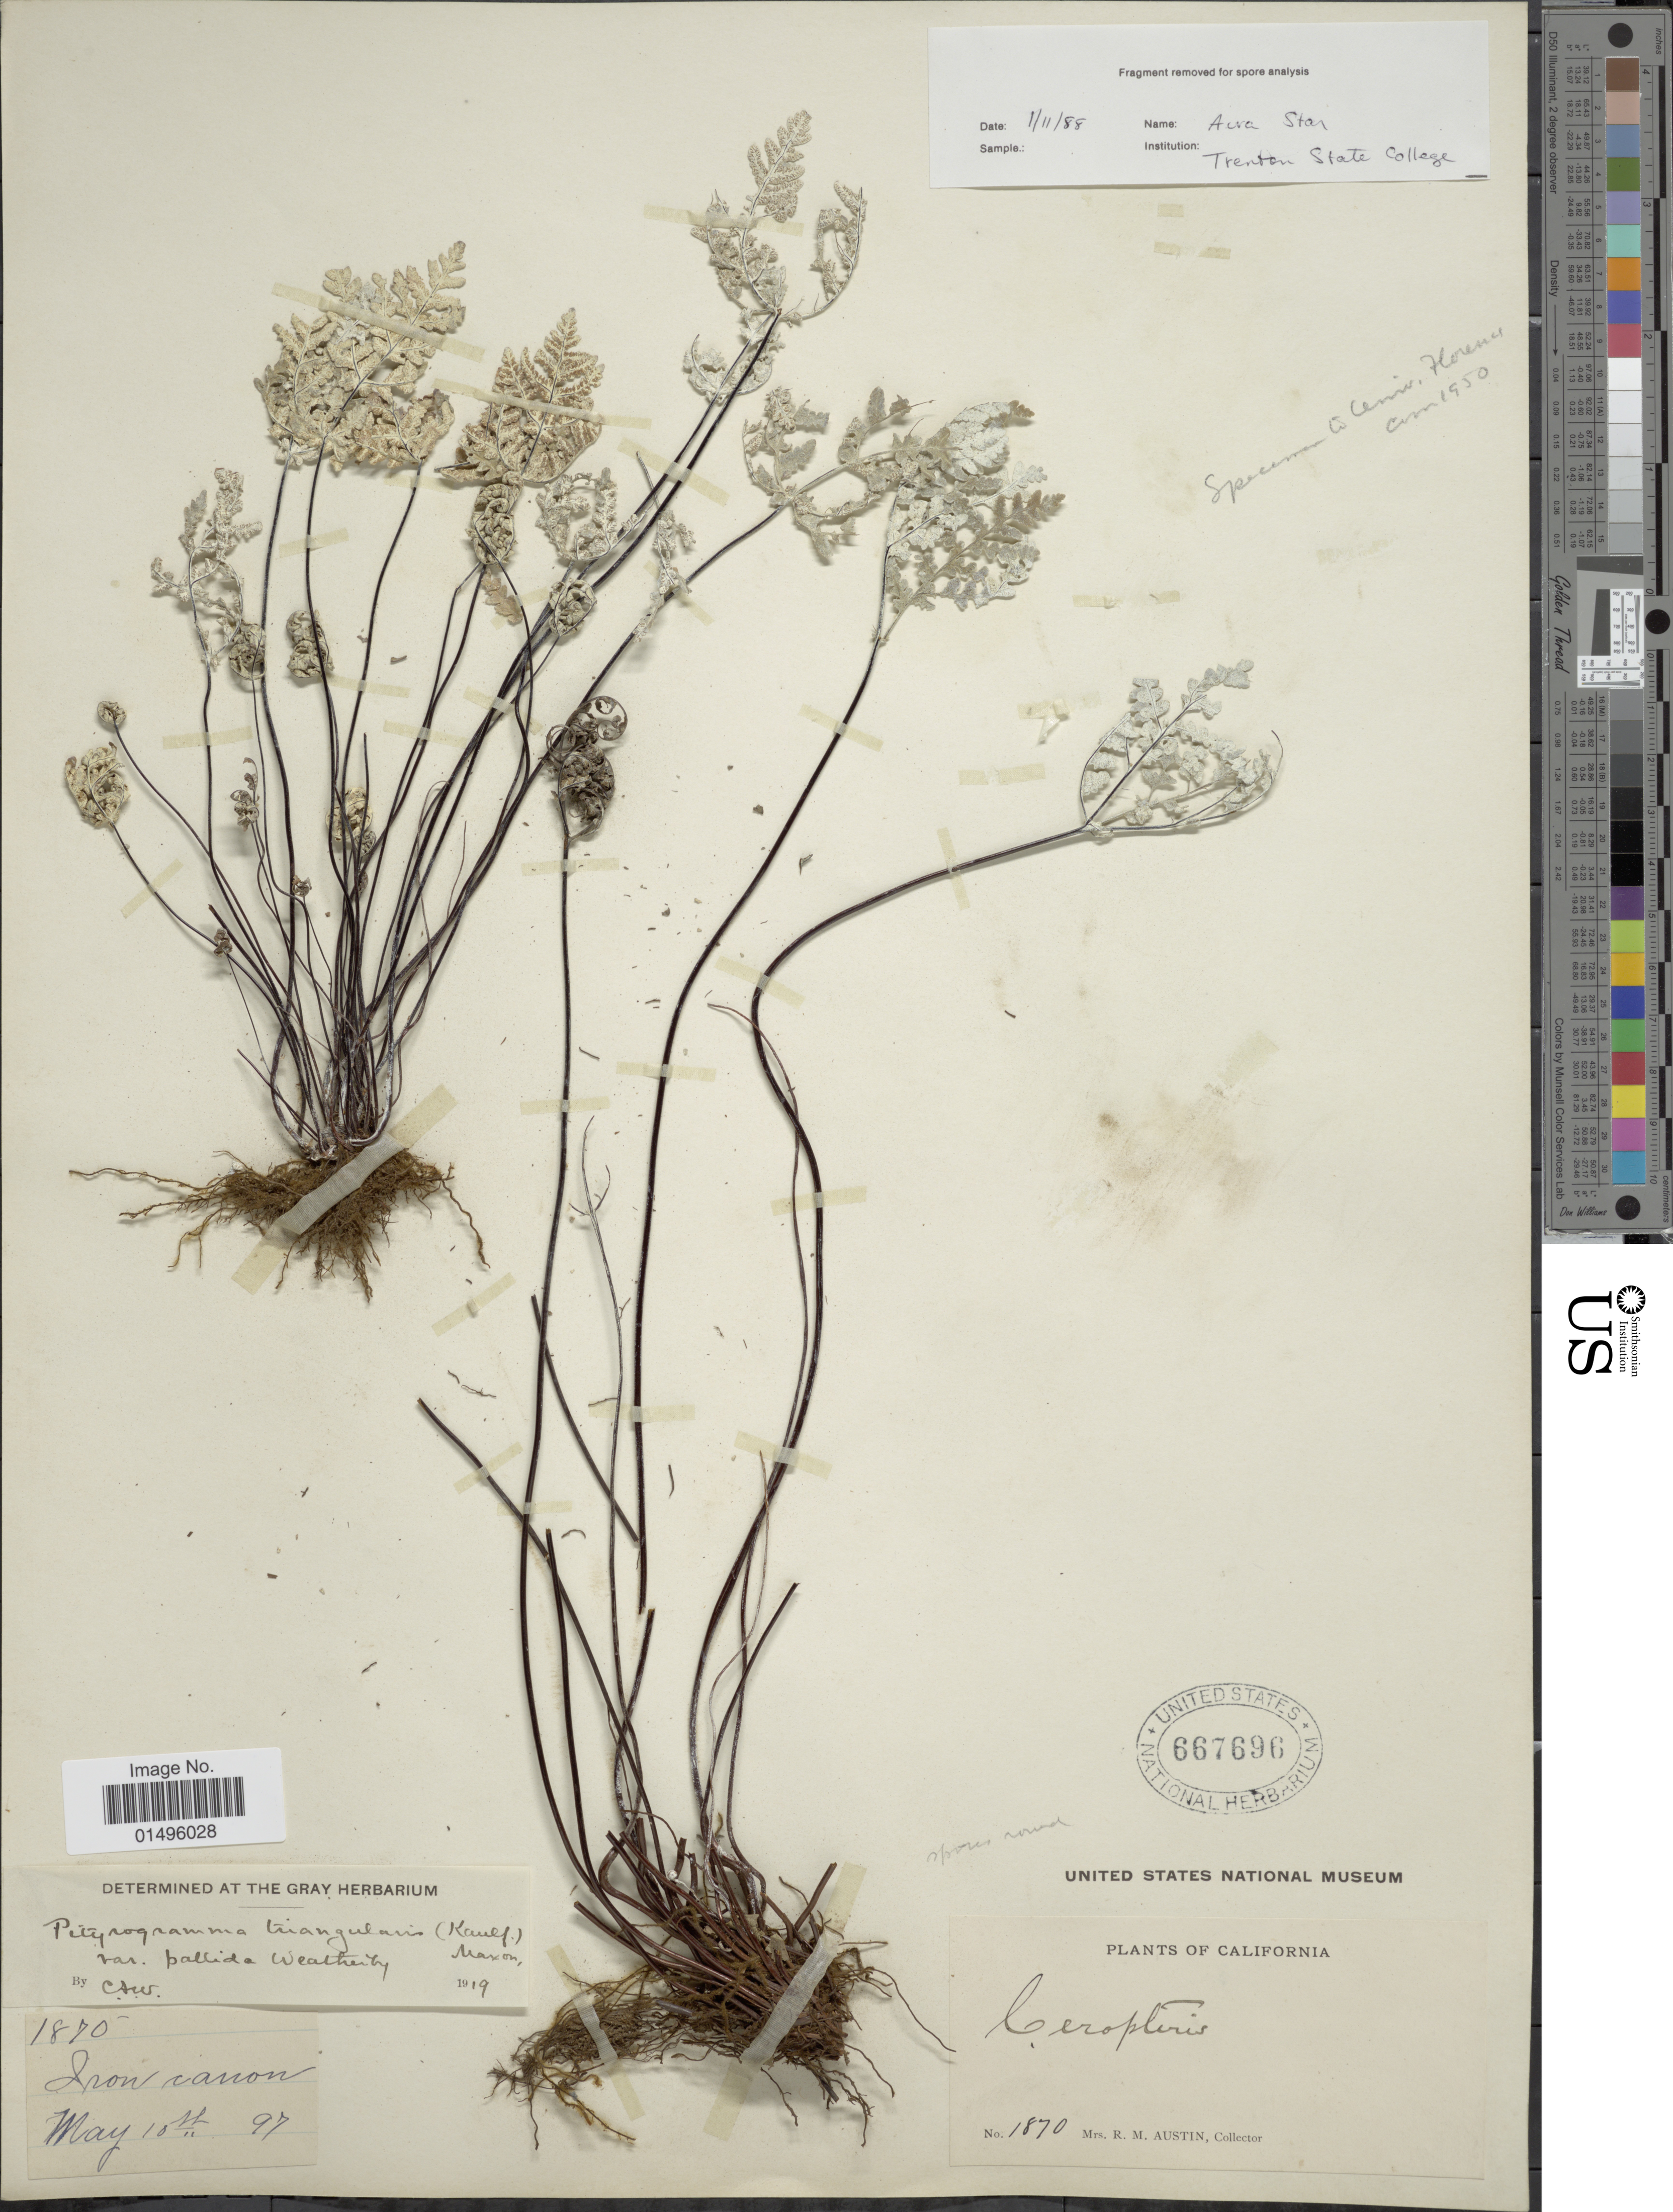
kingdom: Plantae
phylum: Tracheophyta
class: Polypodiopsida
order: Polypodiales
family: Pteridaceae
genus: Pentagramma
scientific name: Pentagramma pallida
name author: (Weath.) Yatsk. et al.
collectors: R. Austin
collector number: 1870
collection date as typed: Transcribed d/m/y: 10/5/97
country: United States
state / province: California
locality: California. Iron Canon.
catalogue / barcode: US 667696